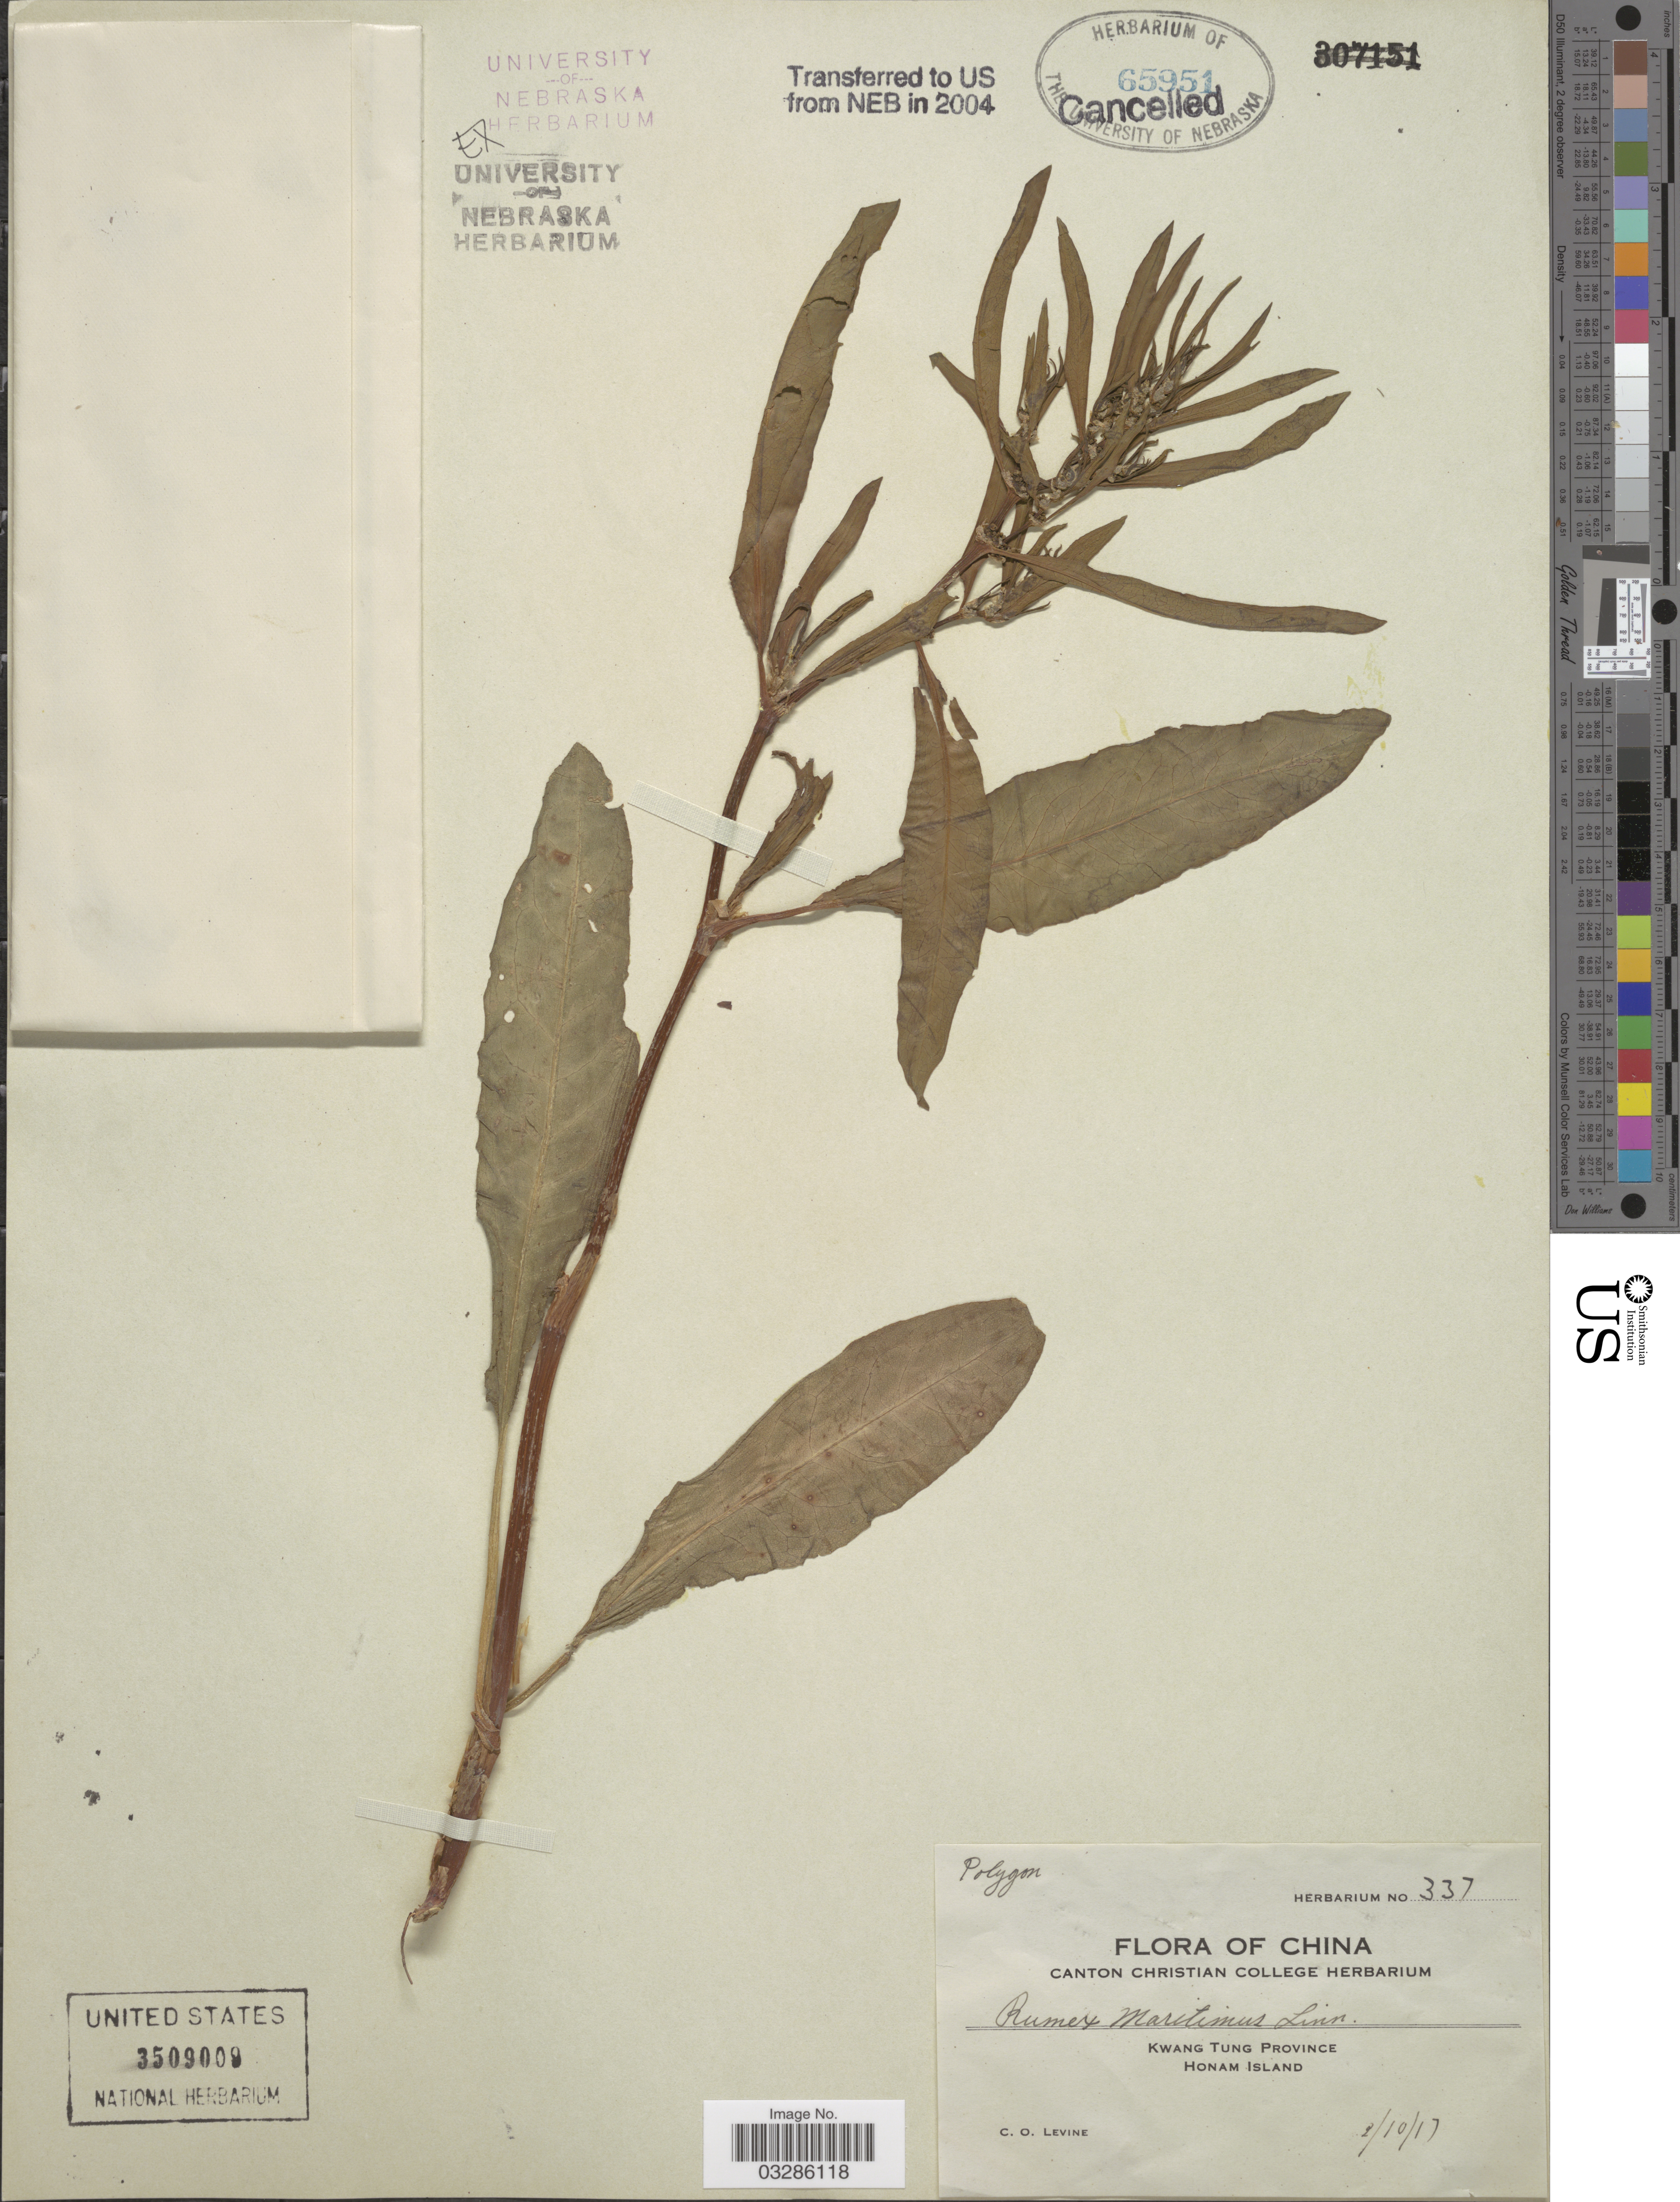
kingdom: Plantae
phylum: Tracheophyta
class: Magnoliopsida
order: Caryophyllales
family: Polygonaceae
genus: Rumex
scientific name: Rumex maritimus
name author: L.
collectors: C. O. Levine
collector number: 337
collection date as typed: Transcribed d/m/y: 3/10/17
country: China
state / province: Guangdong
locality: Kwang Tung Province. Honam Island.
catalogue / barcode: US 3509009